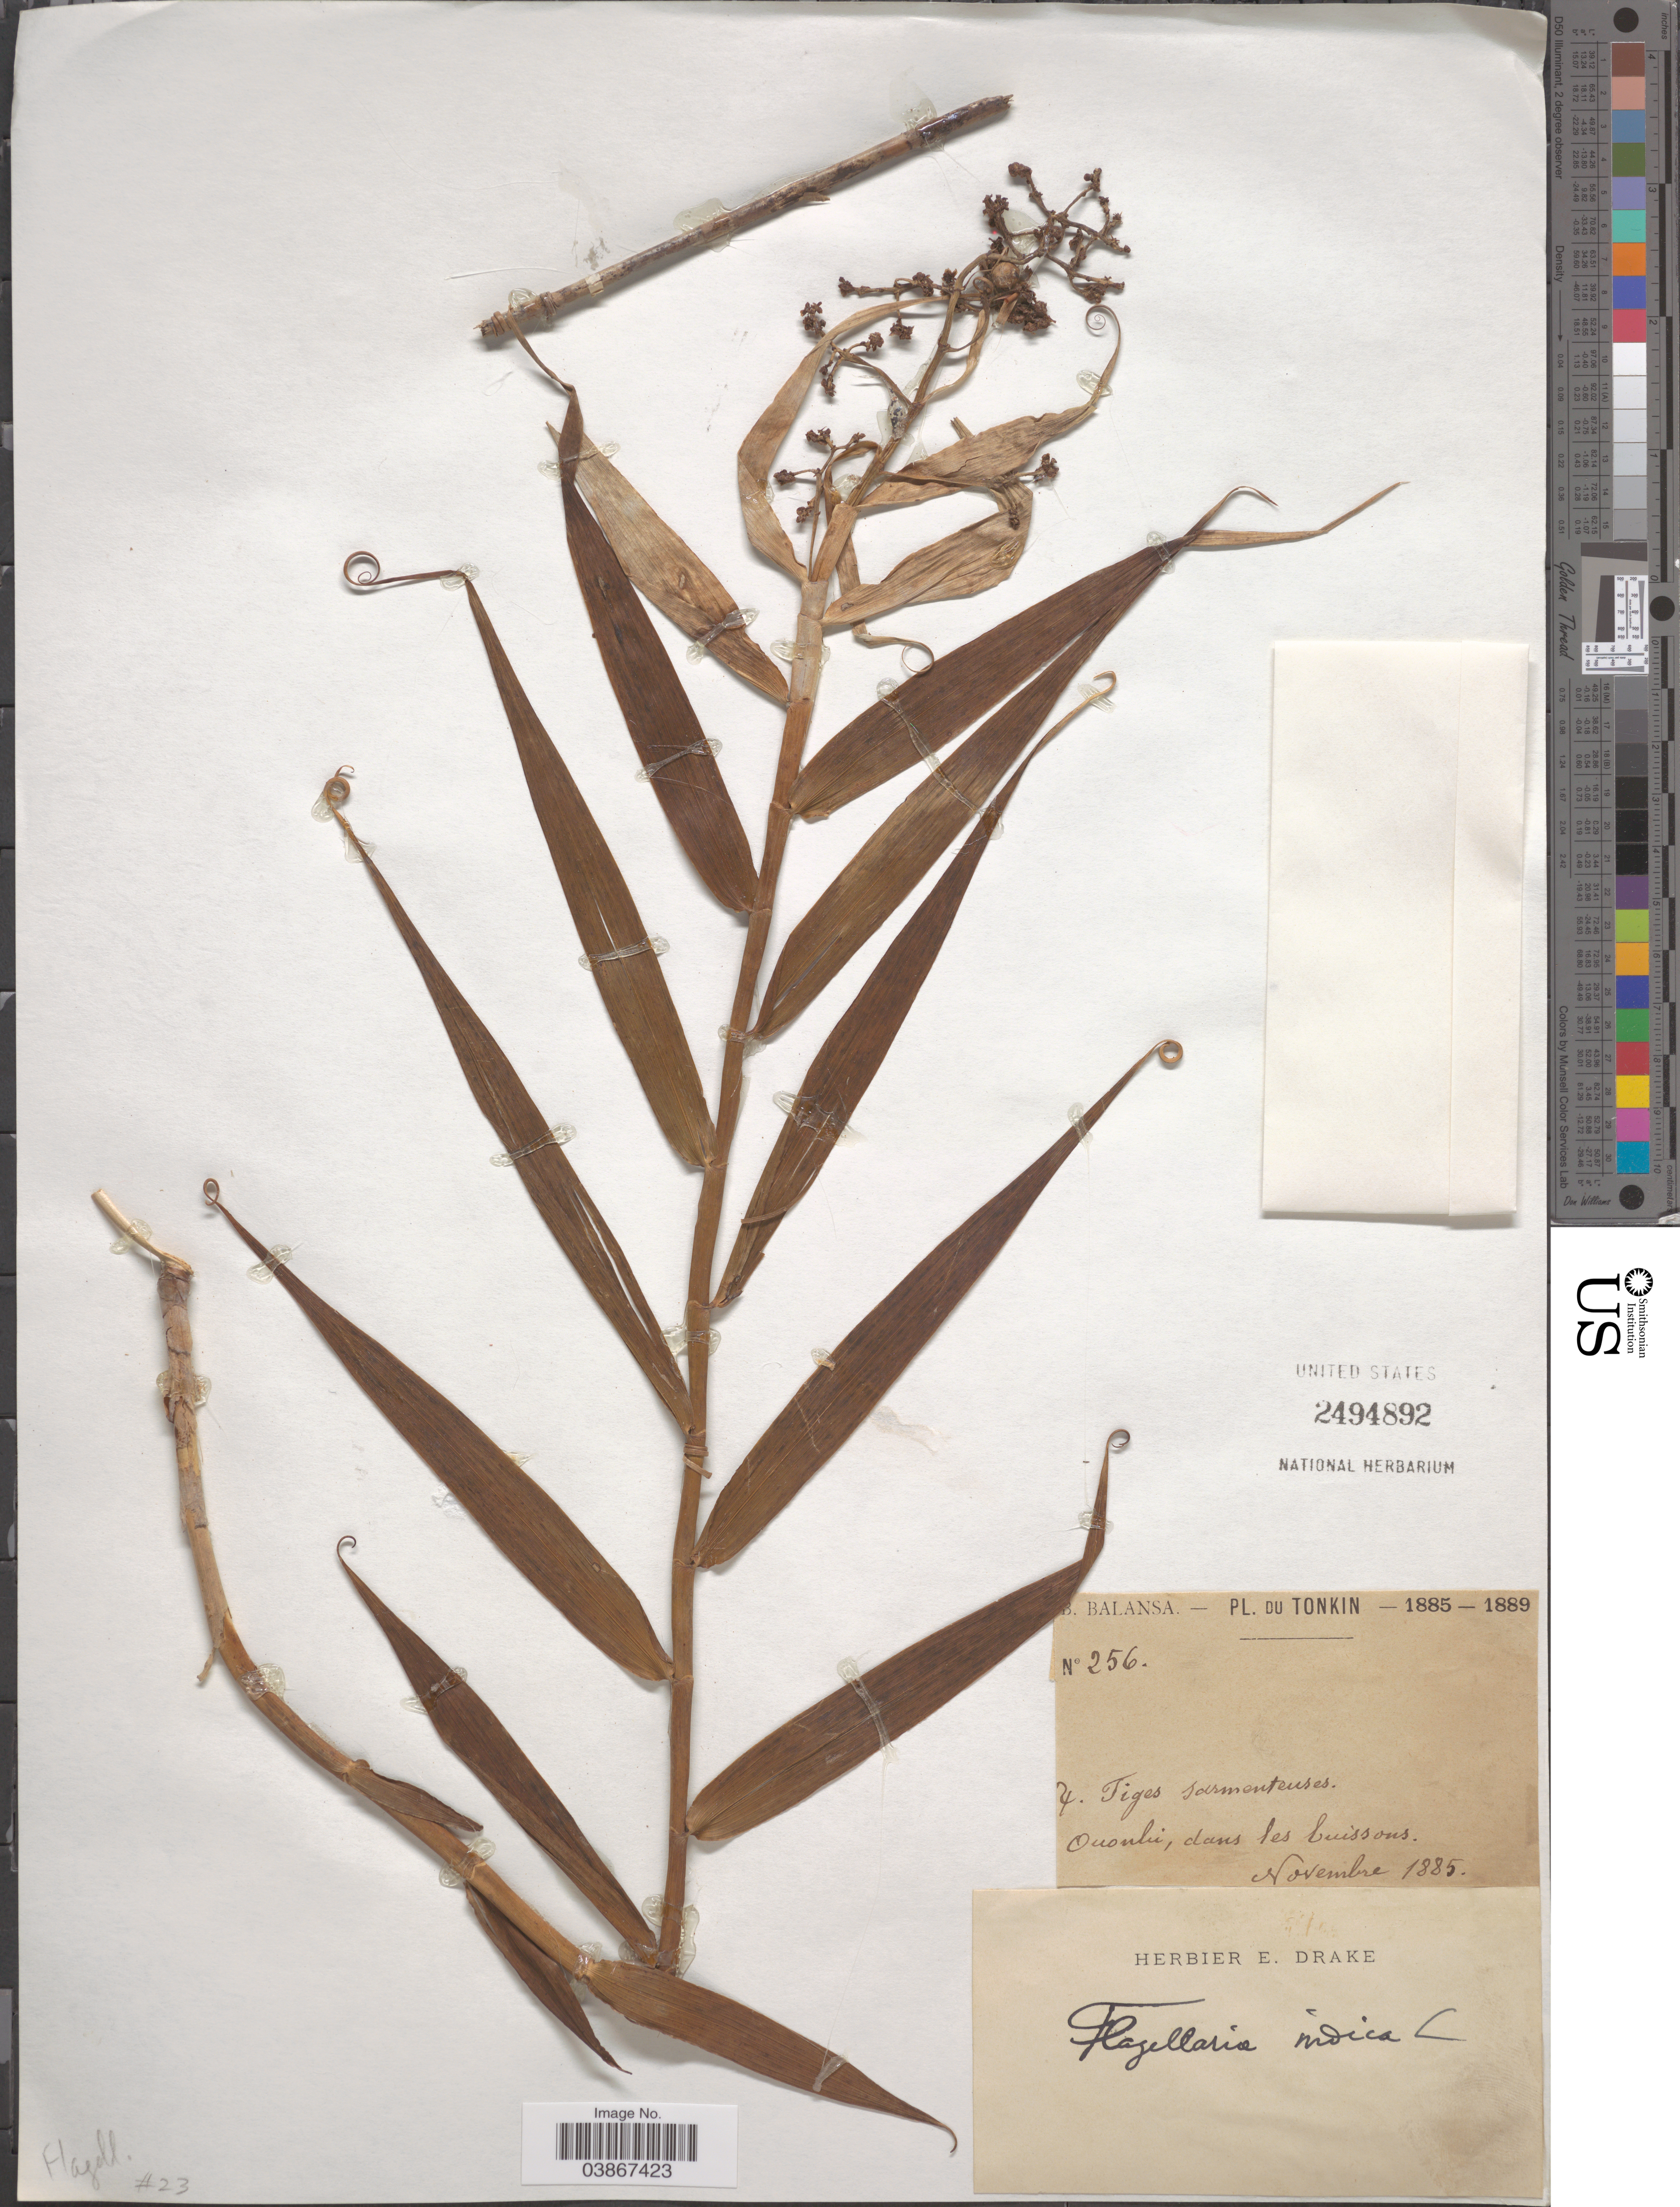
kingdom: Plantae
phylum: Tracheophyta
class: Liliopsida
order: Poales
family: Flagellariaceae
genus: Flagellaria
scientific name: Flagellaria indica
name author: L.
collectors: B. Balansa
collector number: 256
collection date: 1885-11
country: Vietnam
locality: Tonkin. Ouonli, dans les buissons.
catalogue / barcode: US 2494892